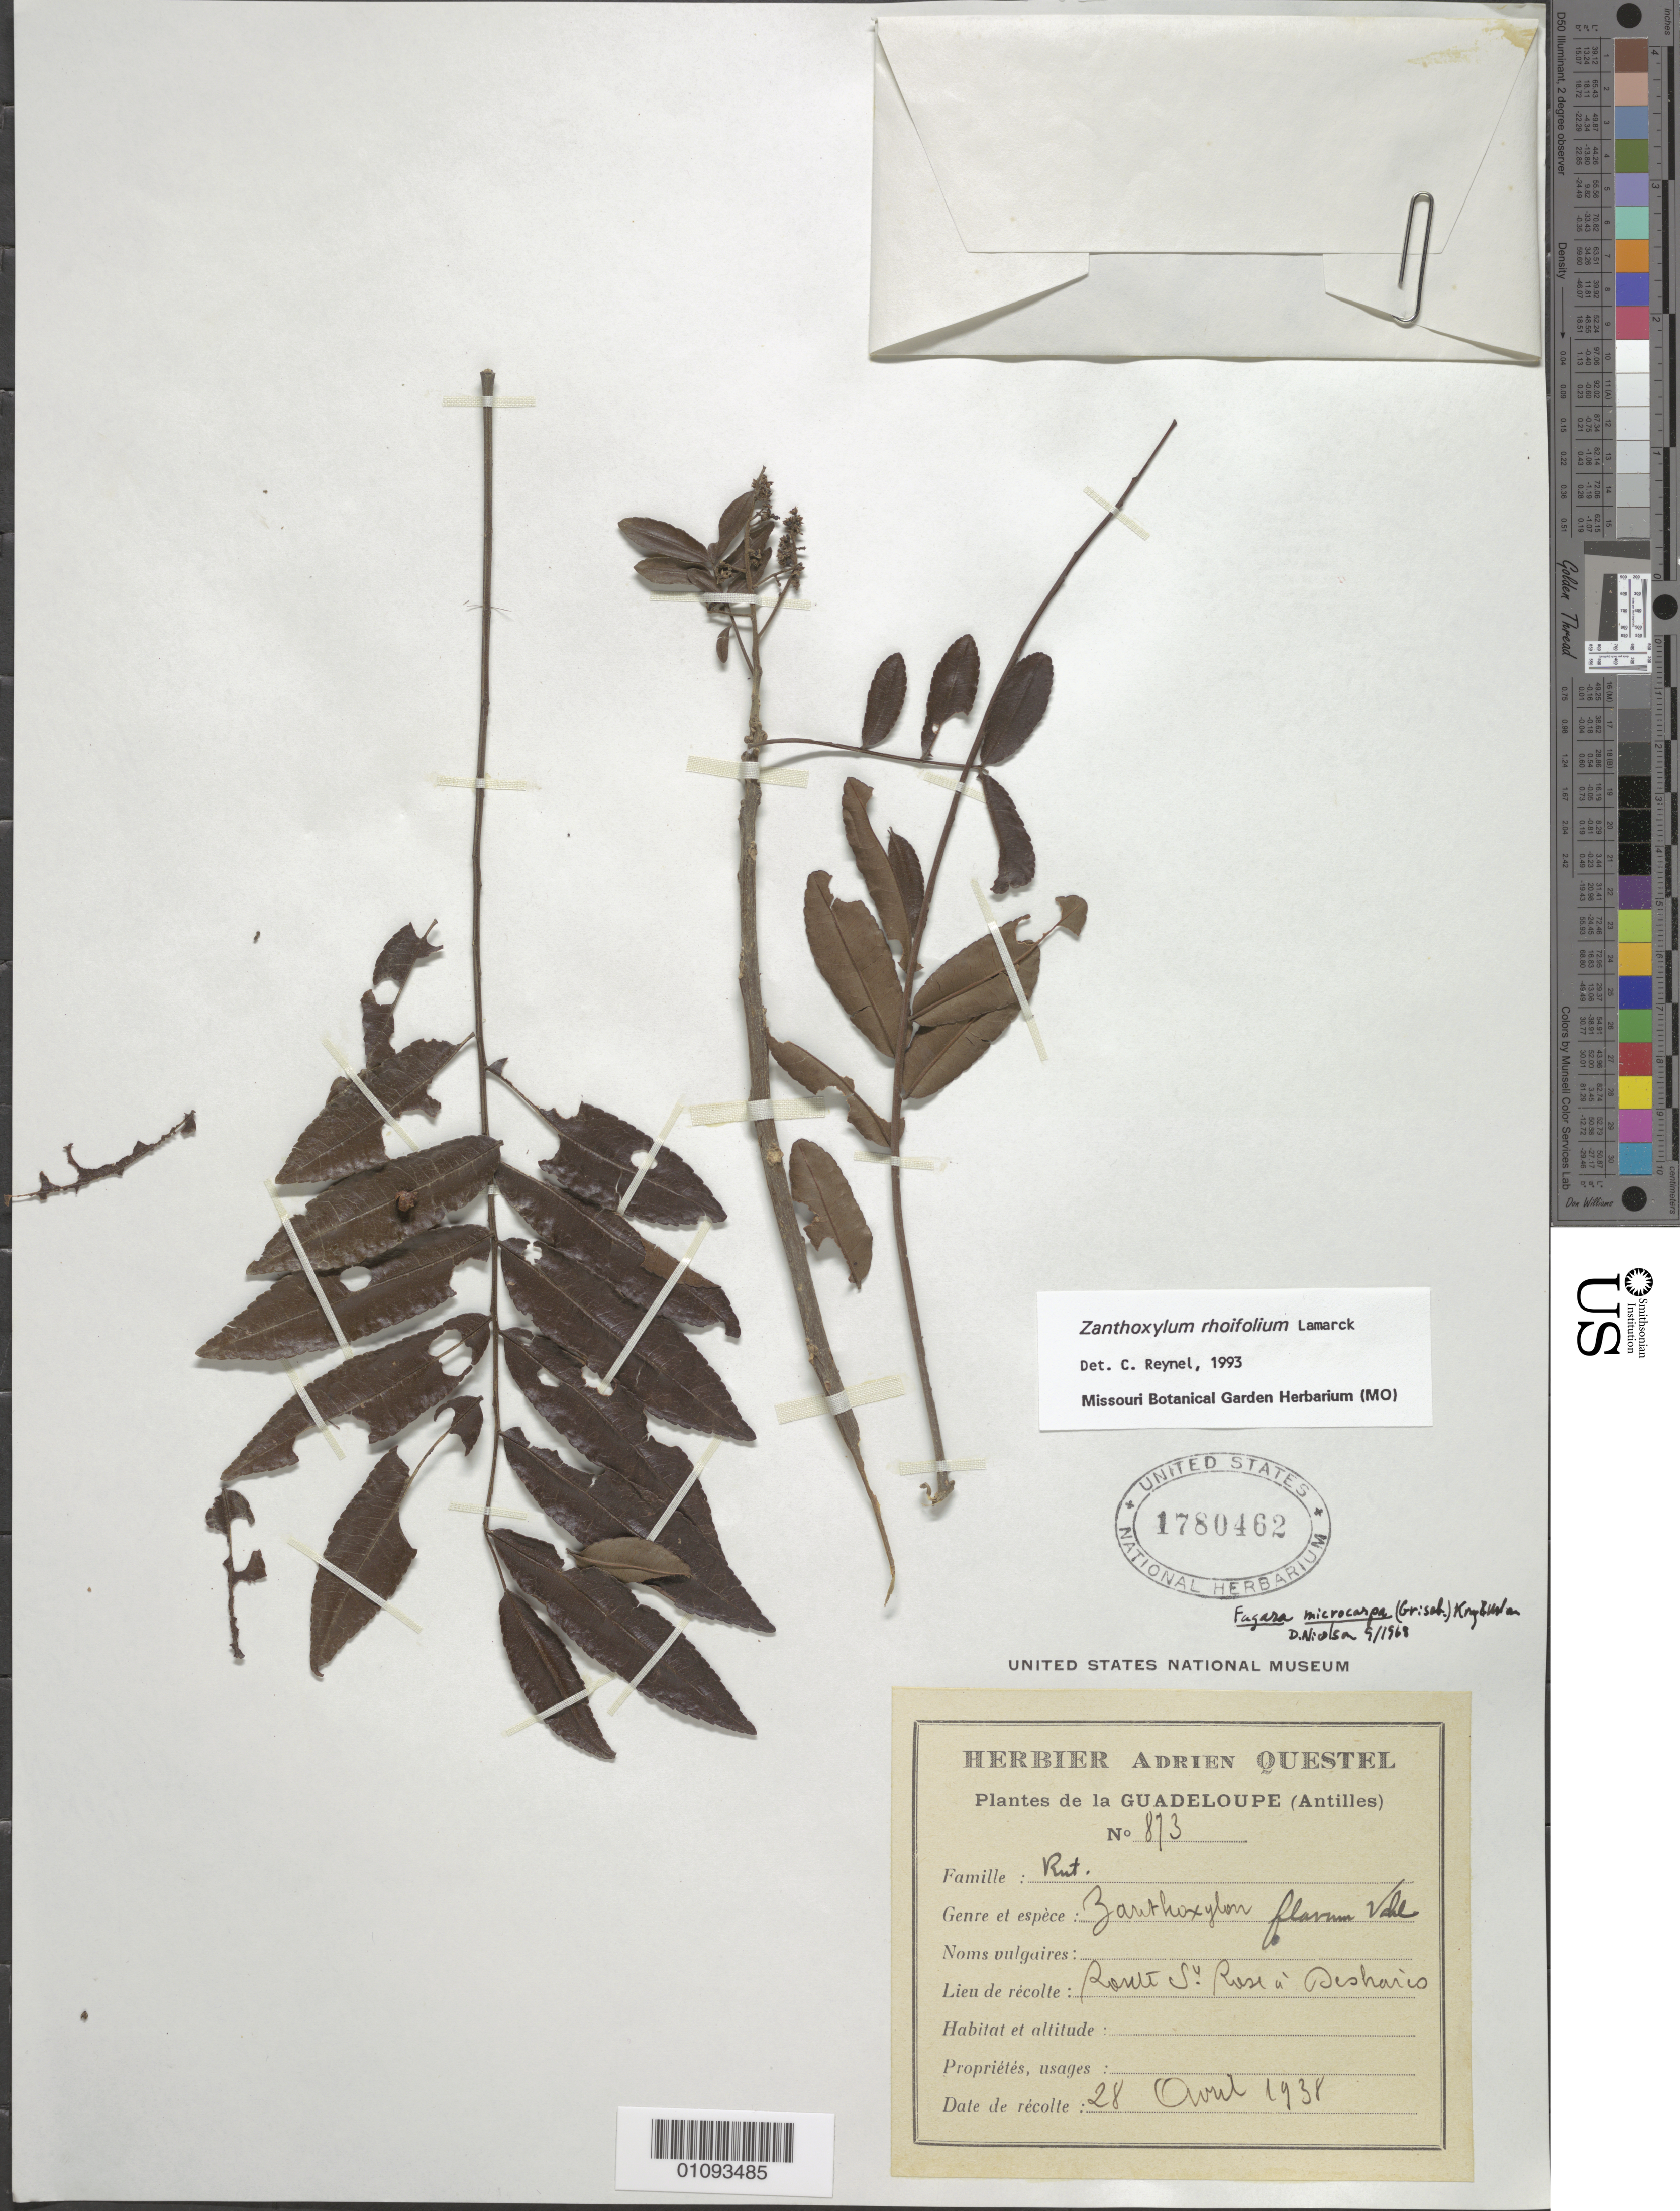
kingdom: Plantae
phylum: Tracheophyta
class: Magnoliopsida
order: Sapindales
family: Rutaceae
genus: Zanthoxylum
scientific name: Zanthoxylum rhoifolium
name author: Lam.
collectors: A. Questel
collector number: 873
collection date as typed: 28 Oct 1938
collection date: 1938-10-28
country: Guadeloupe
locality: Roult St. Roseu Desharico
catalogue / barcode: US 1780462